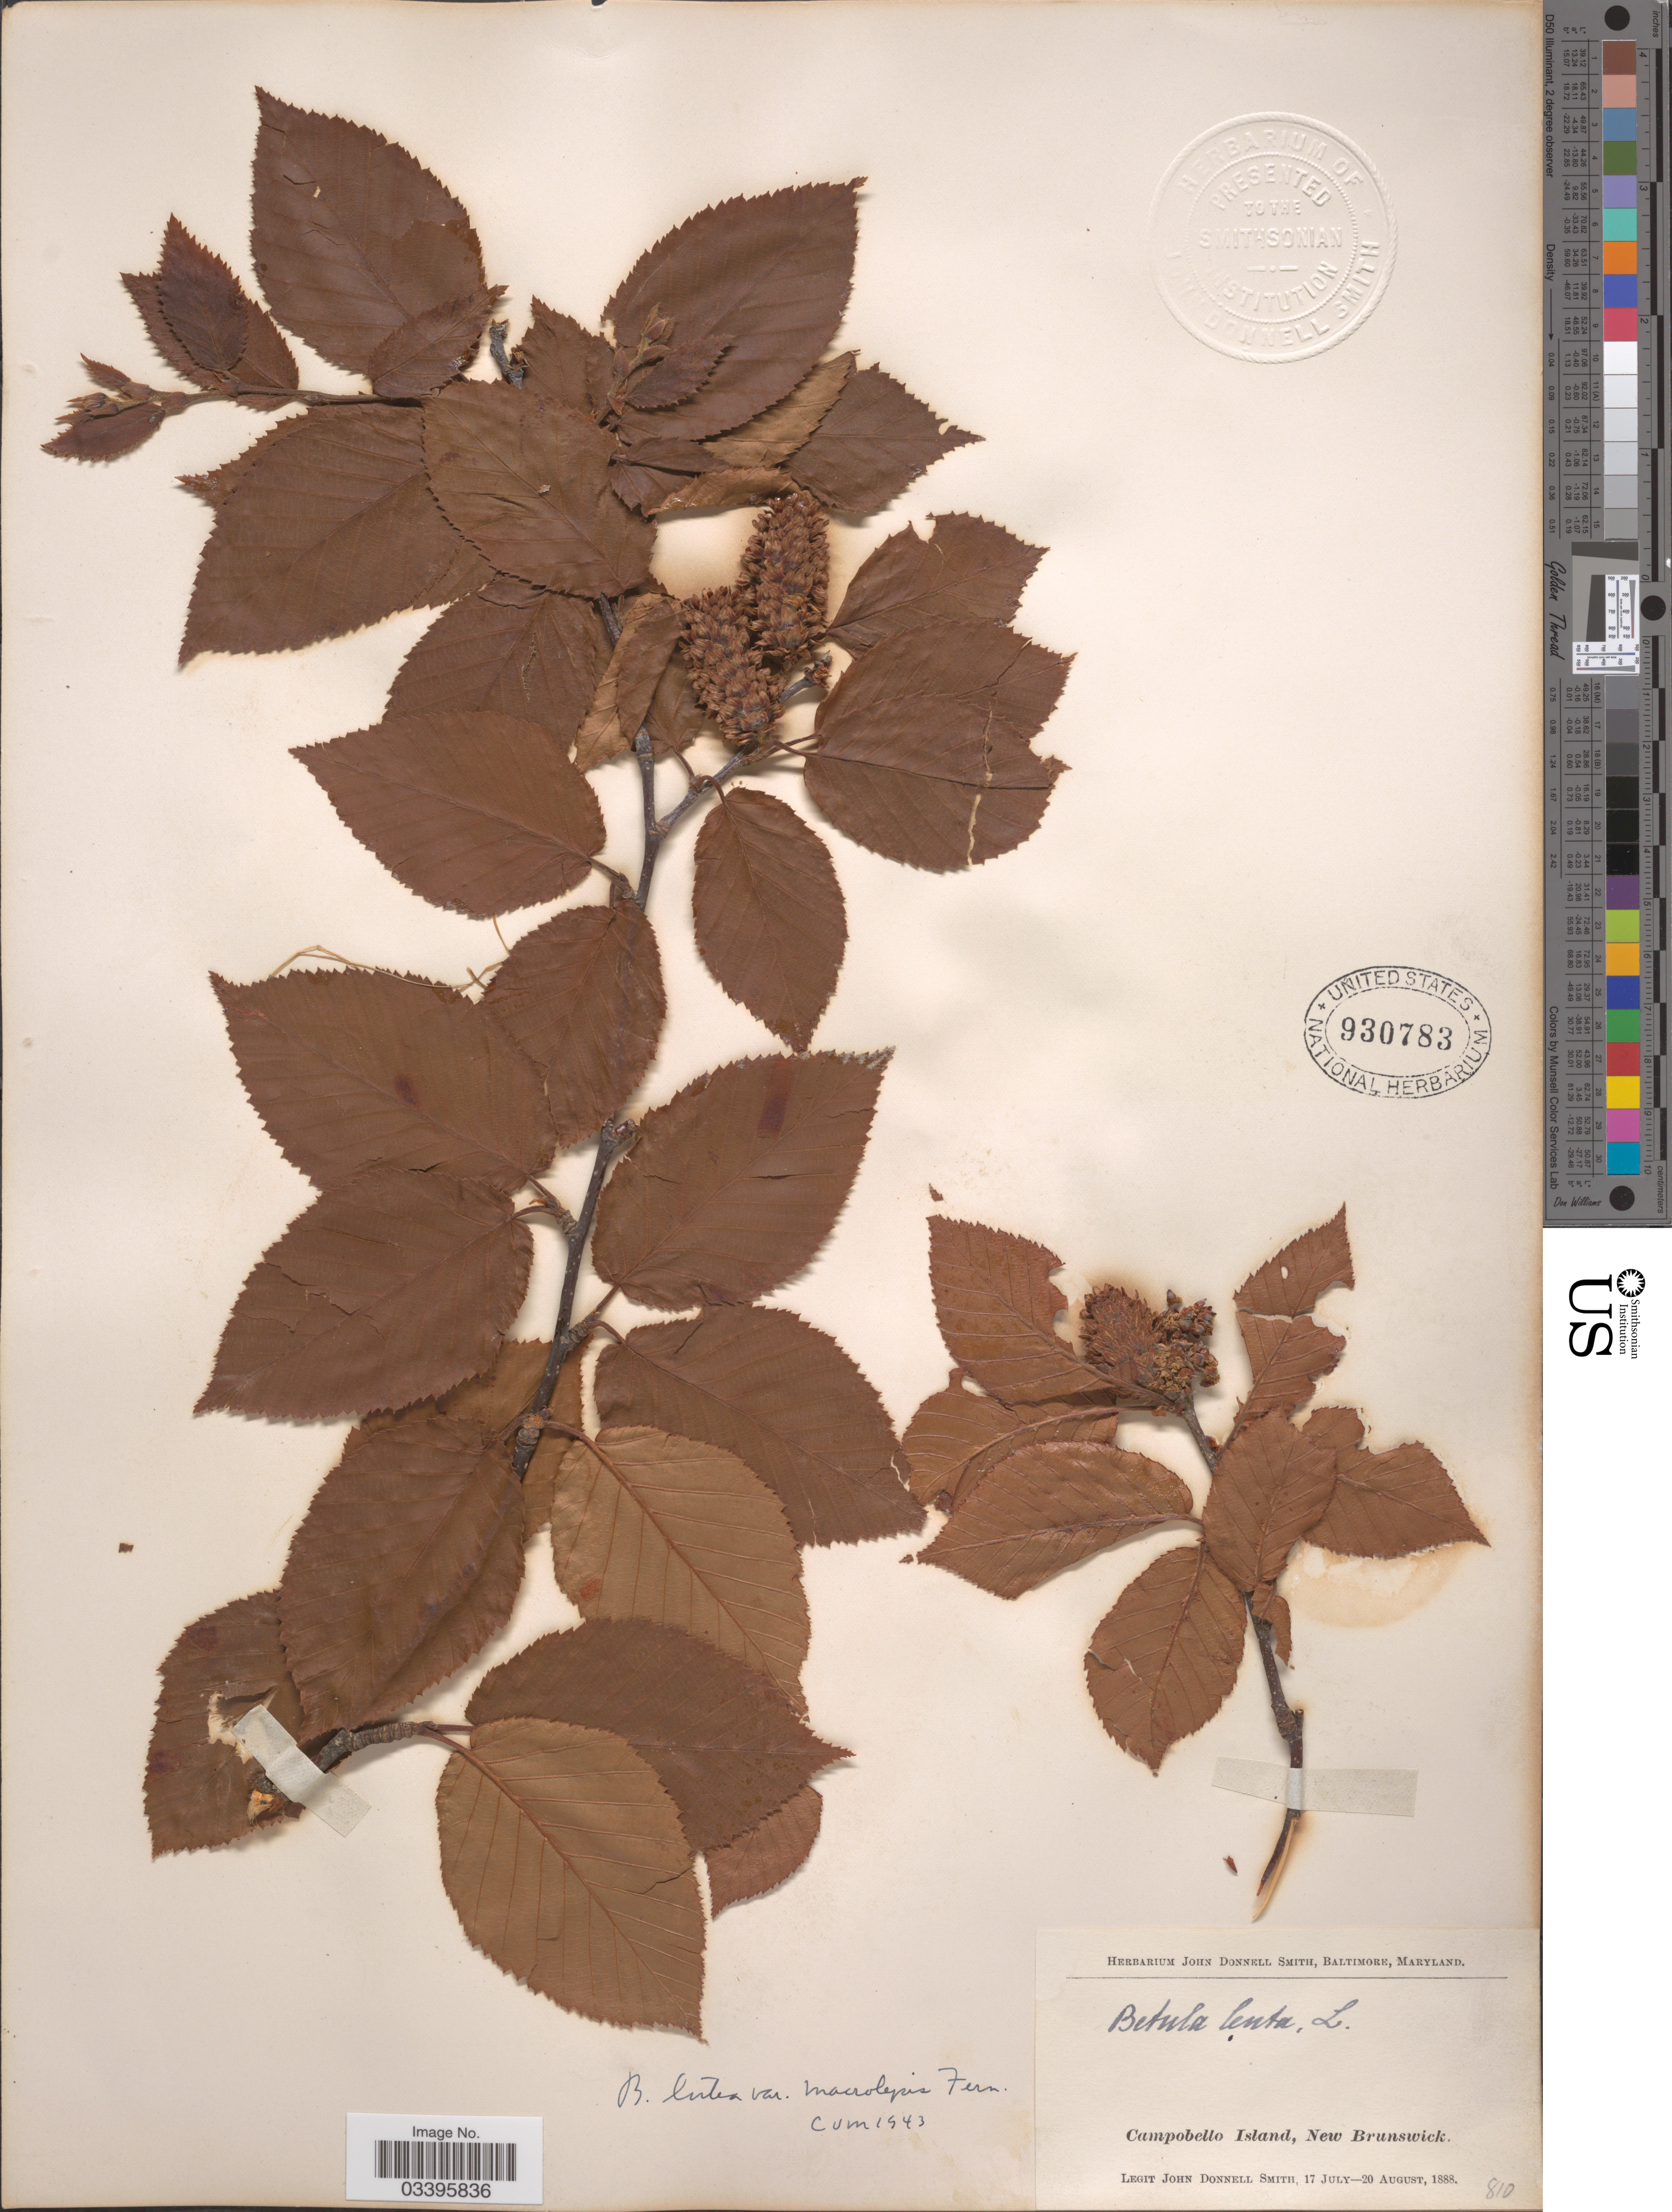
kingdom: Plantae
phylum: Tracheophyta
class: Magnoliopsida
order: Fagales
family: Betulaceae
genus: Betula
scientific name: Betula lutea subsp. macrolepis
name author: Fernald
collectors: J. Donnell Smith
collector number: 810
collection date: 1888-07-17/1888-08-20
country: Canada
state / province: New Brunswick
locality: Campobello Island.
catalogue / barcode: US 930783